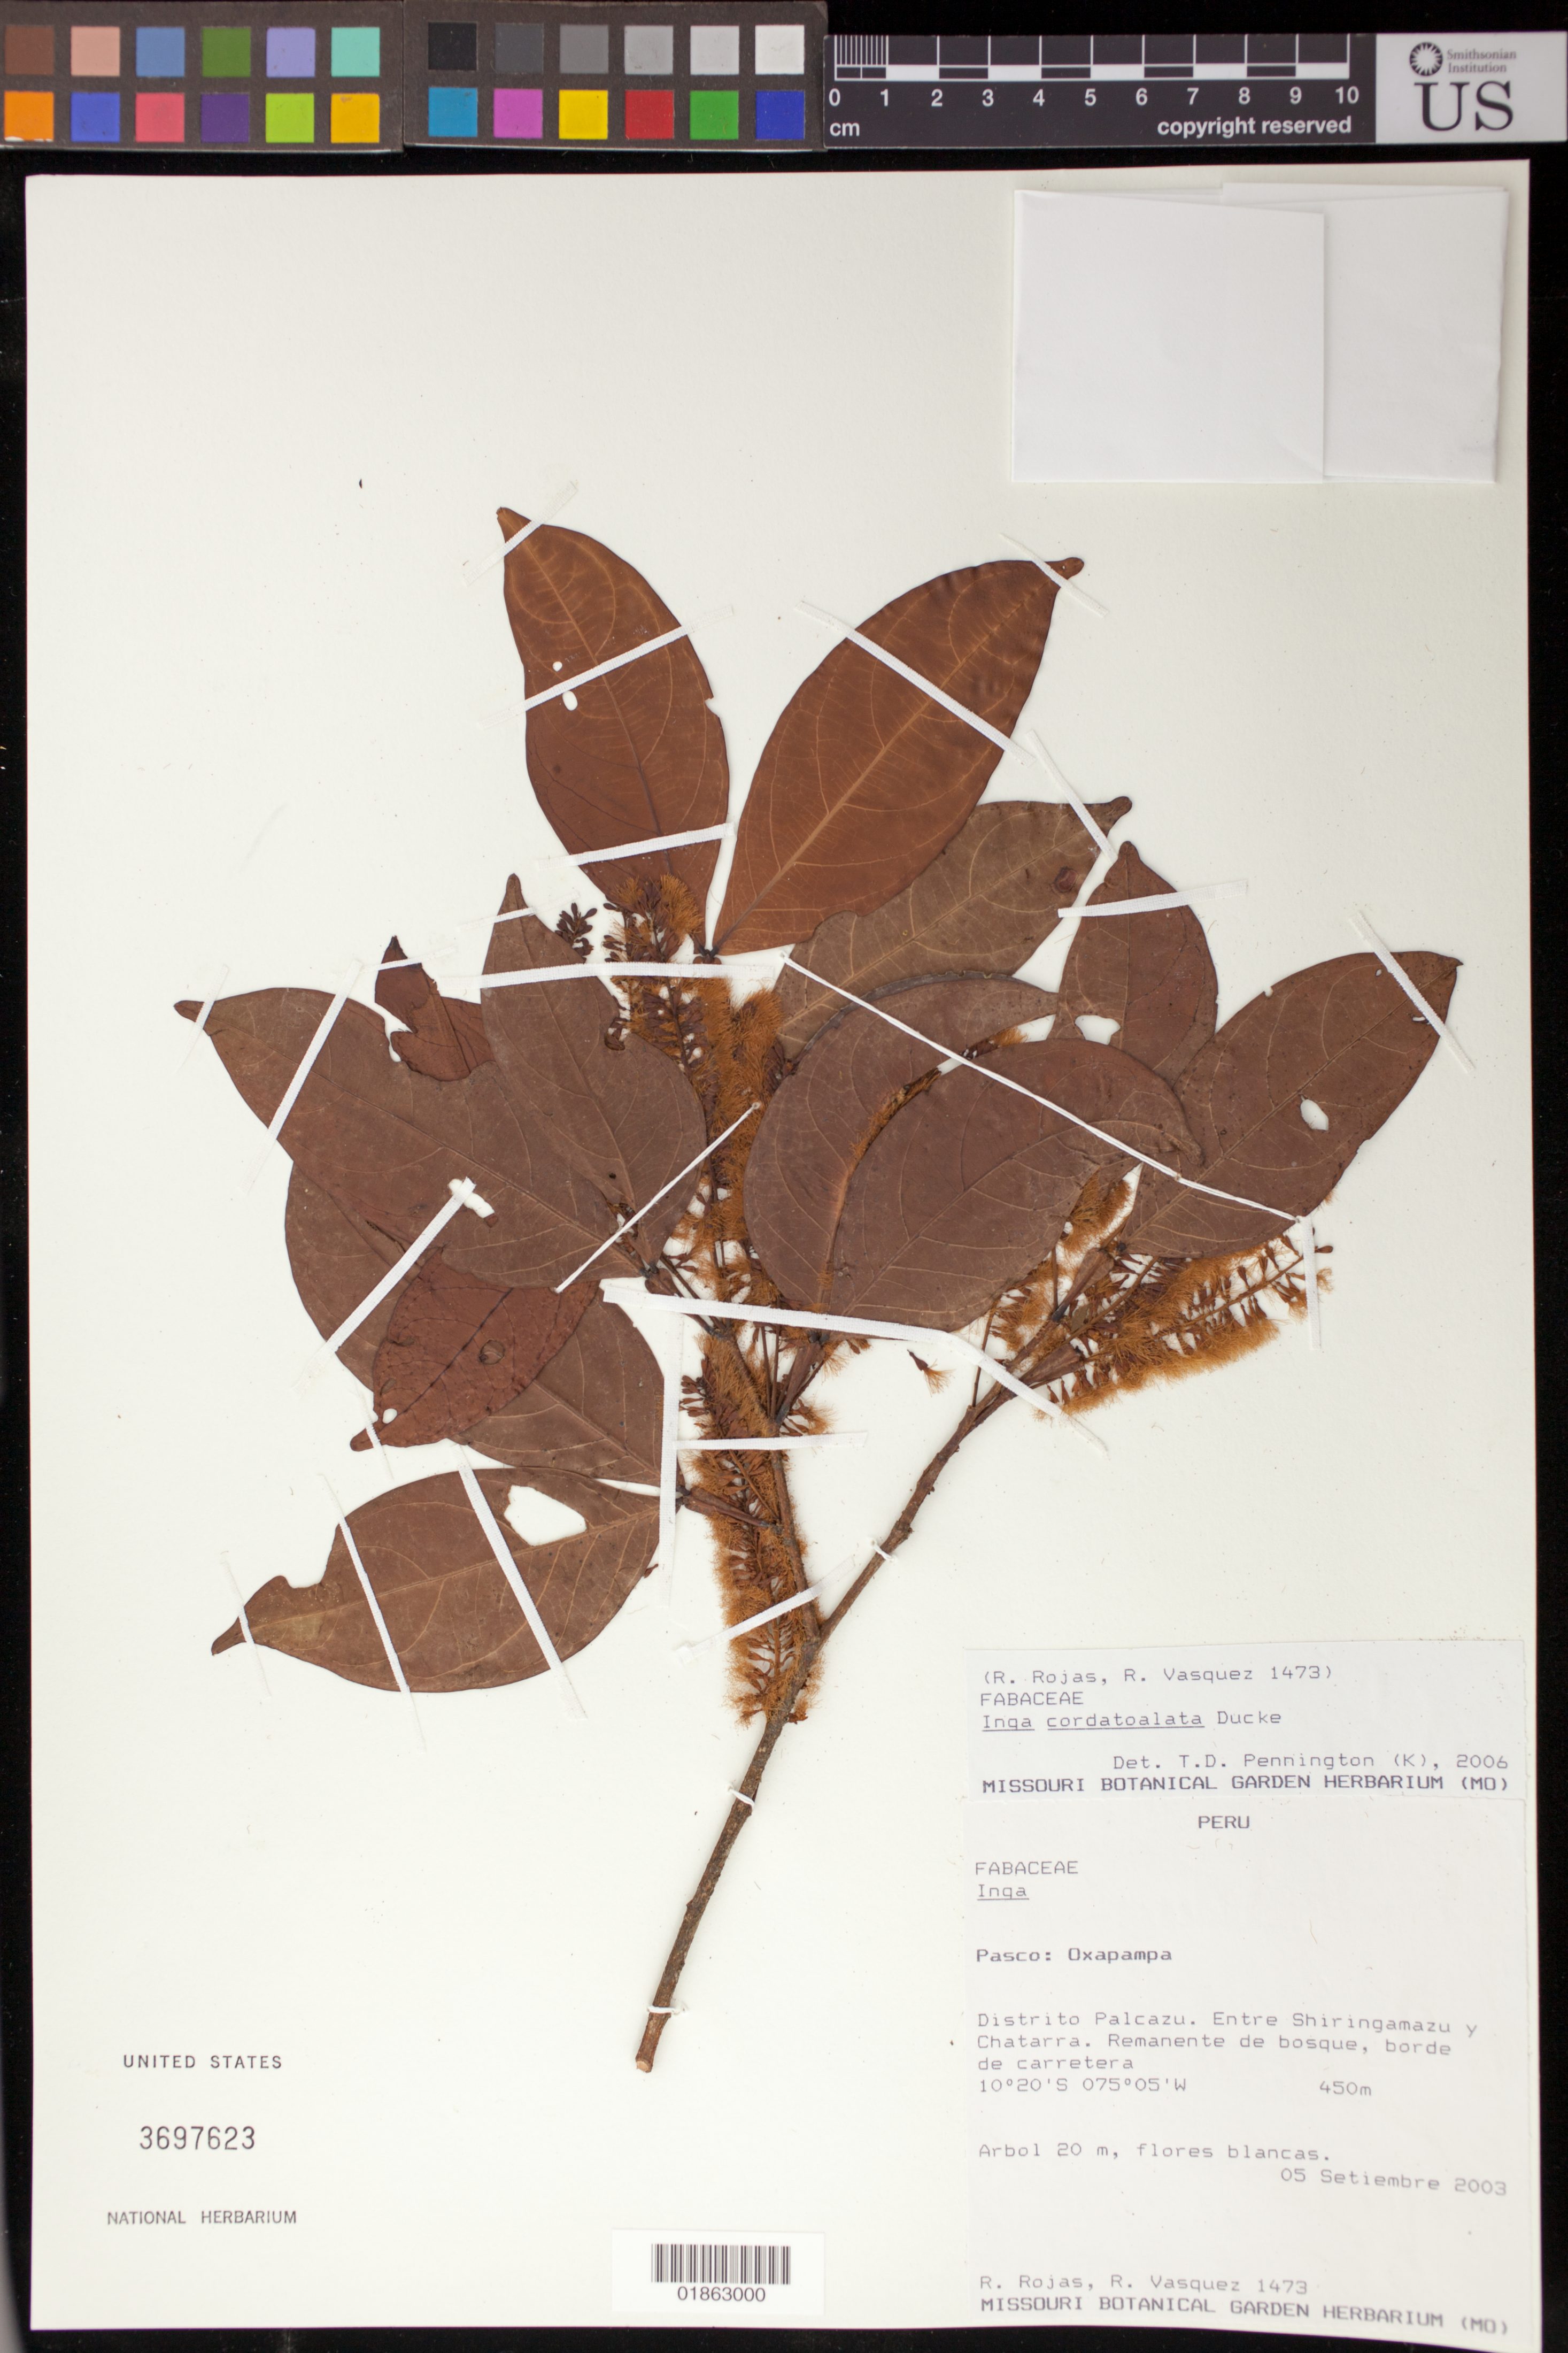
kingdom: Plantae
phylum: Tracheophyta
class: Magnoliopsida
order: Fabales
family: Fabaceae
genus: Inga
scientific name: Inga cordatoalata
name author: Ducke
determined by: Pennington, T. D., (K)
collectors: R. Rojas & R. Vásquez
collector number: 1473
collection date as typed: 05 Sep 2003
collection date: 2003-09-05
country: Peru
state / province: Pasco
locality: Pasco: Oxapampa. Distrito Palcazu, entre Shiringamazu y Chatarra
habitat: Remanente de bosque, borde de carretera.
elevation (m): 450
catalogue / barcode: US 3697623